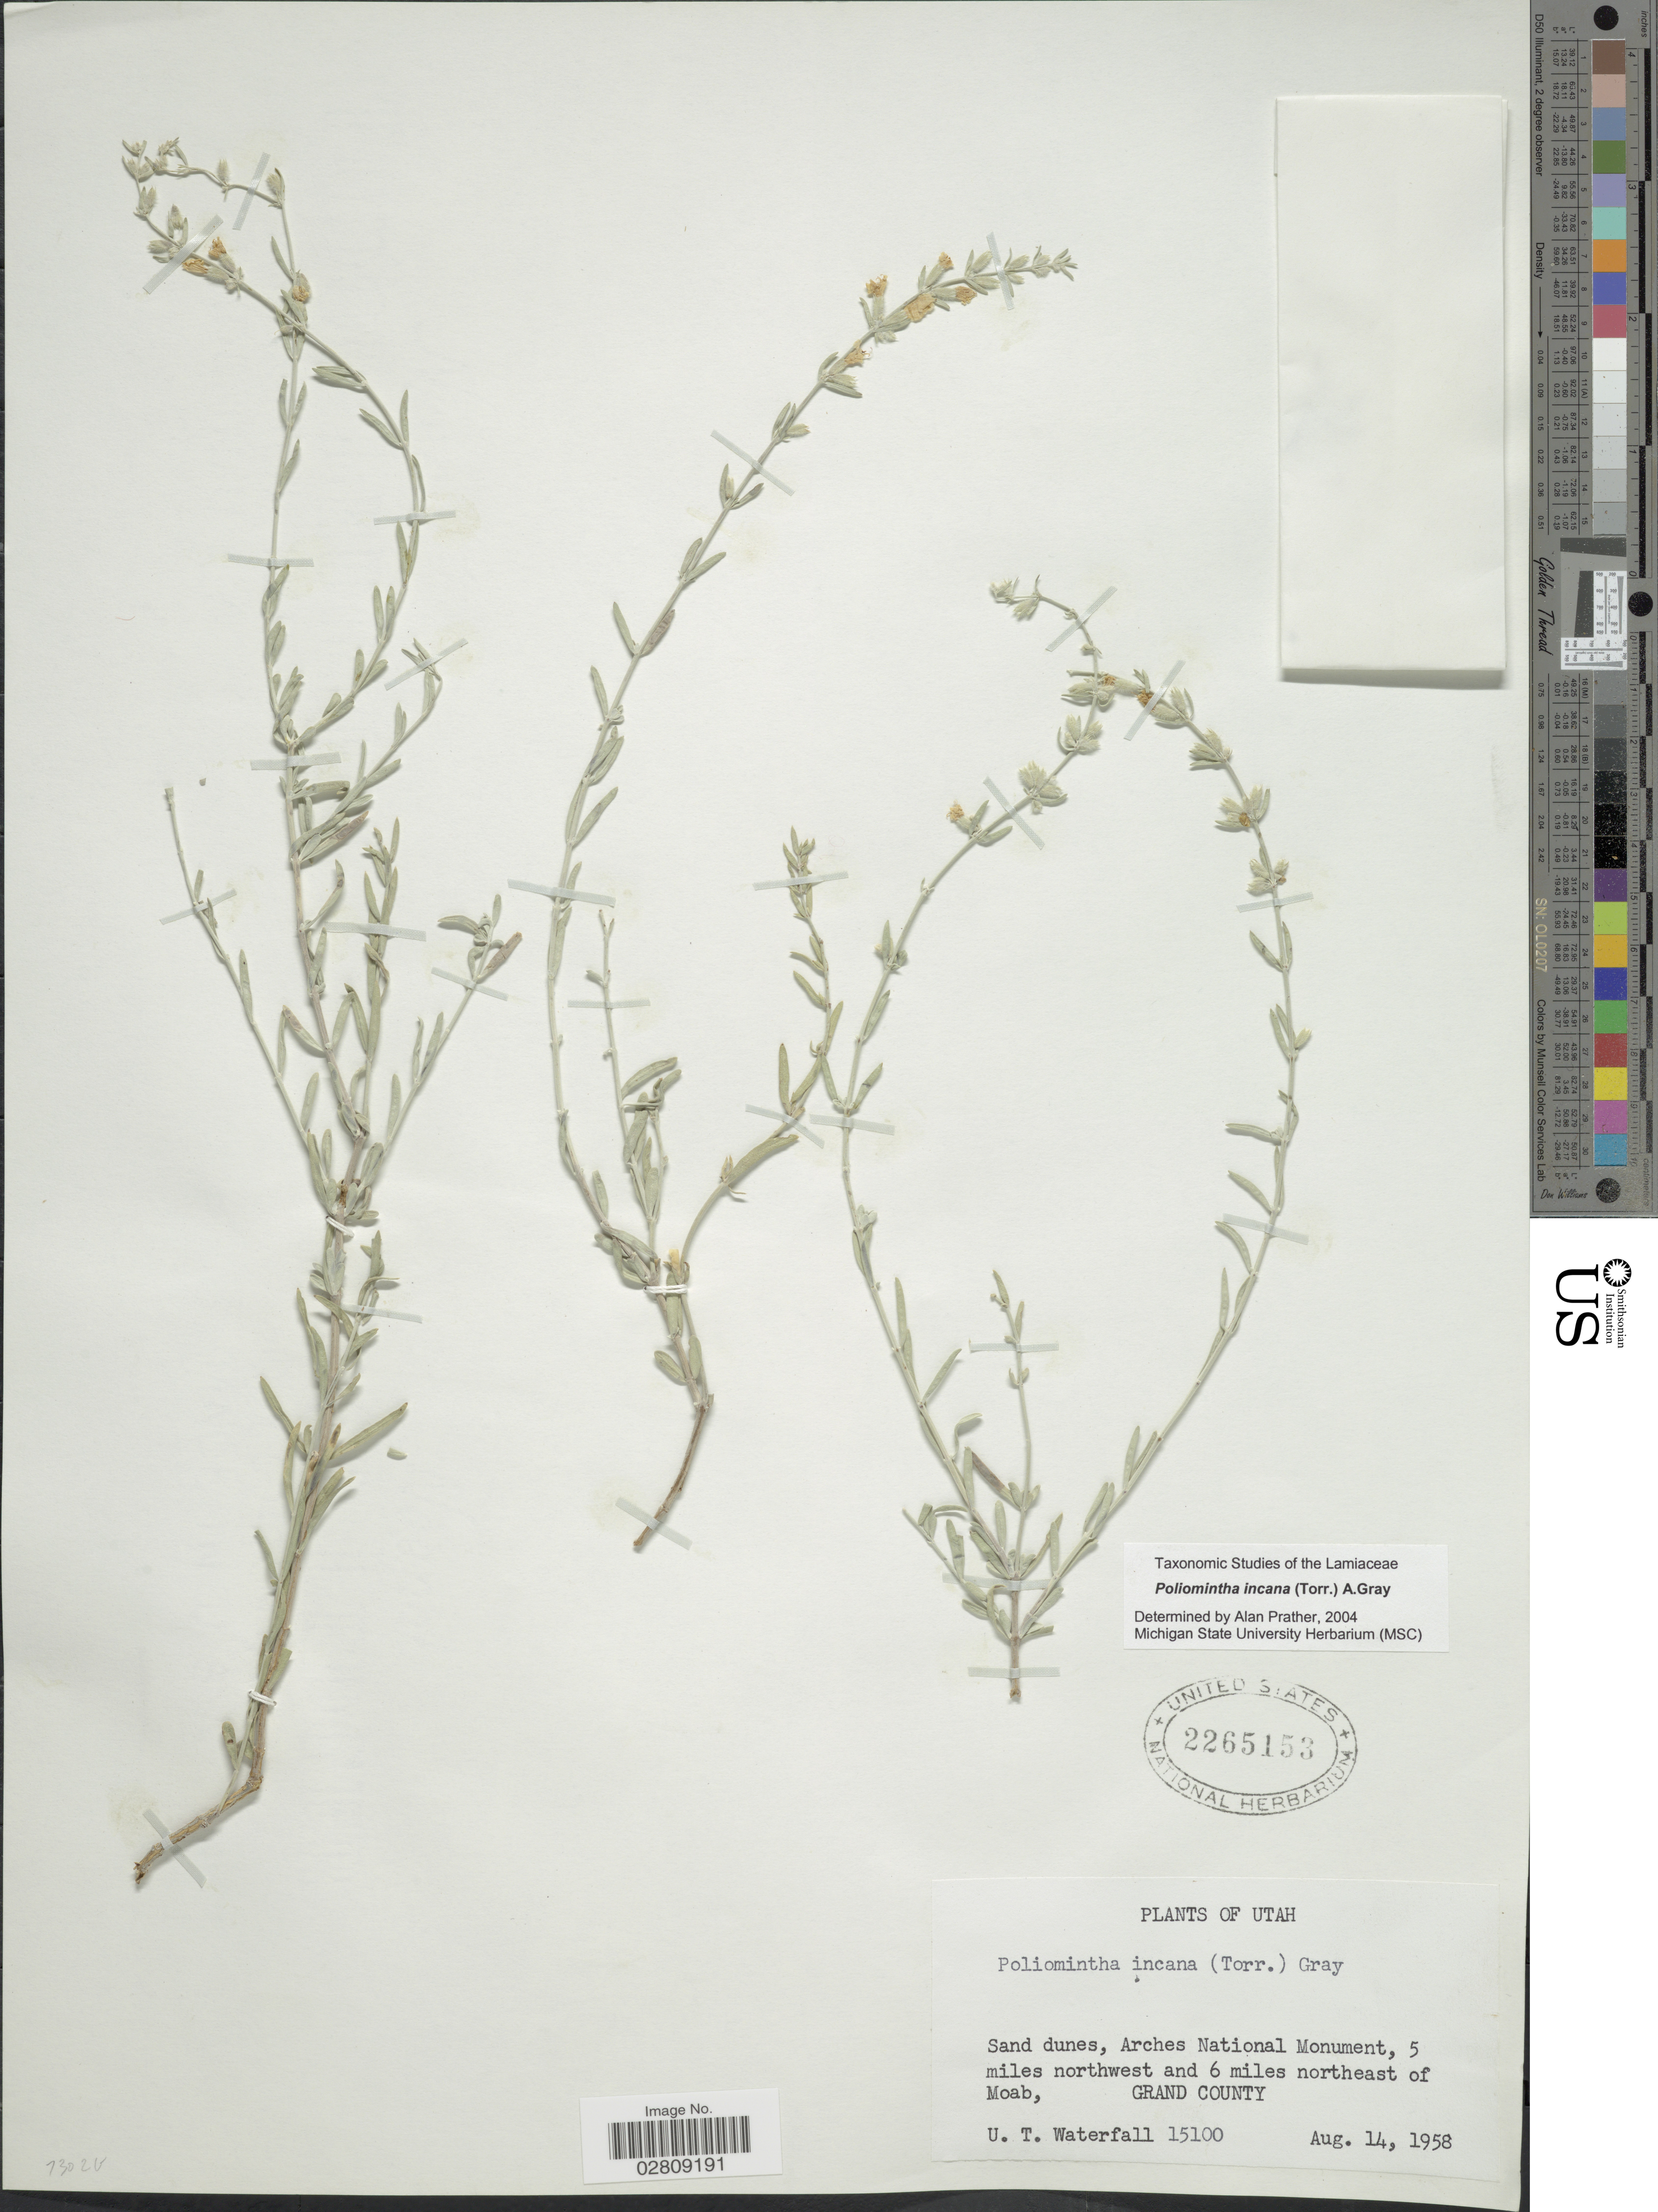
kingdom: Plantae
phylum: Tracheophyta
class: Magnoliopsida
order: Lamiales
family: Lamiaceae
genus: Poliomintha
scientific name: Poliomintha incana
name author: (Torr.) A. Gray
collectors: U. T. Waterfall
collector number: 15100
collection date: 1958-08-14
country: United States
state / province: Utah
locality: Sand dunes, Arches National Monument, 5 miles northwest and 6 miles northeast of Moab, Grand County.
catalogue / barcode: US 2265153